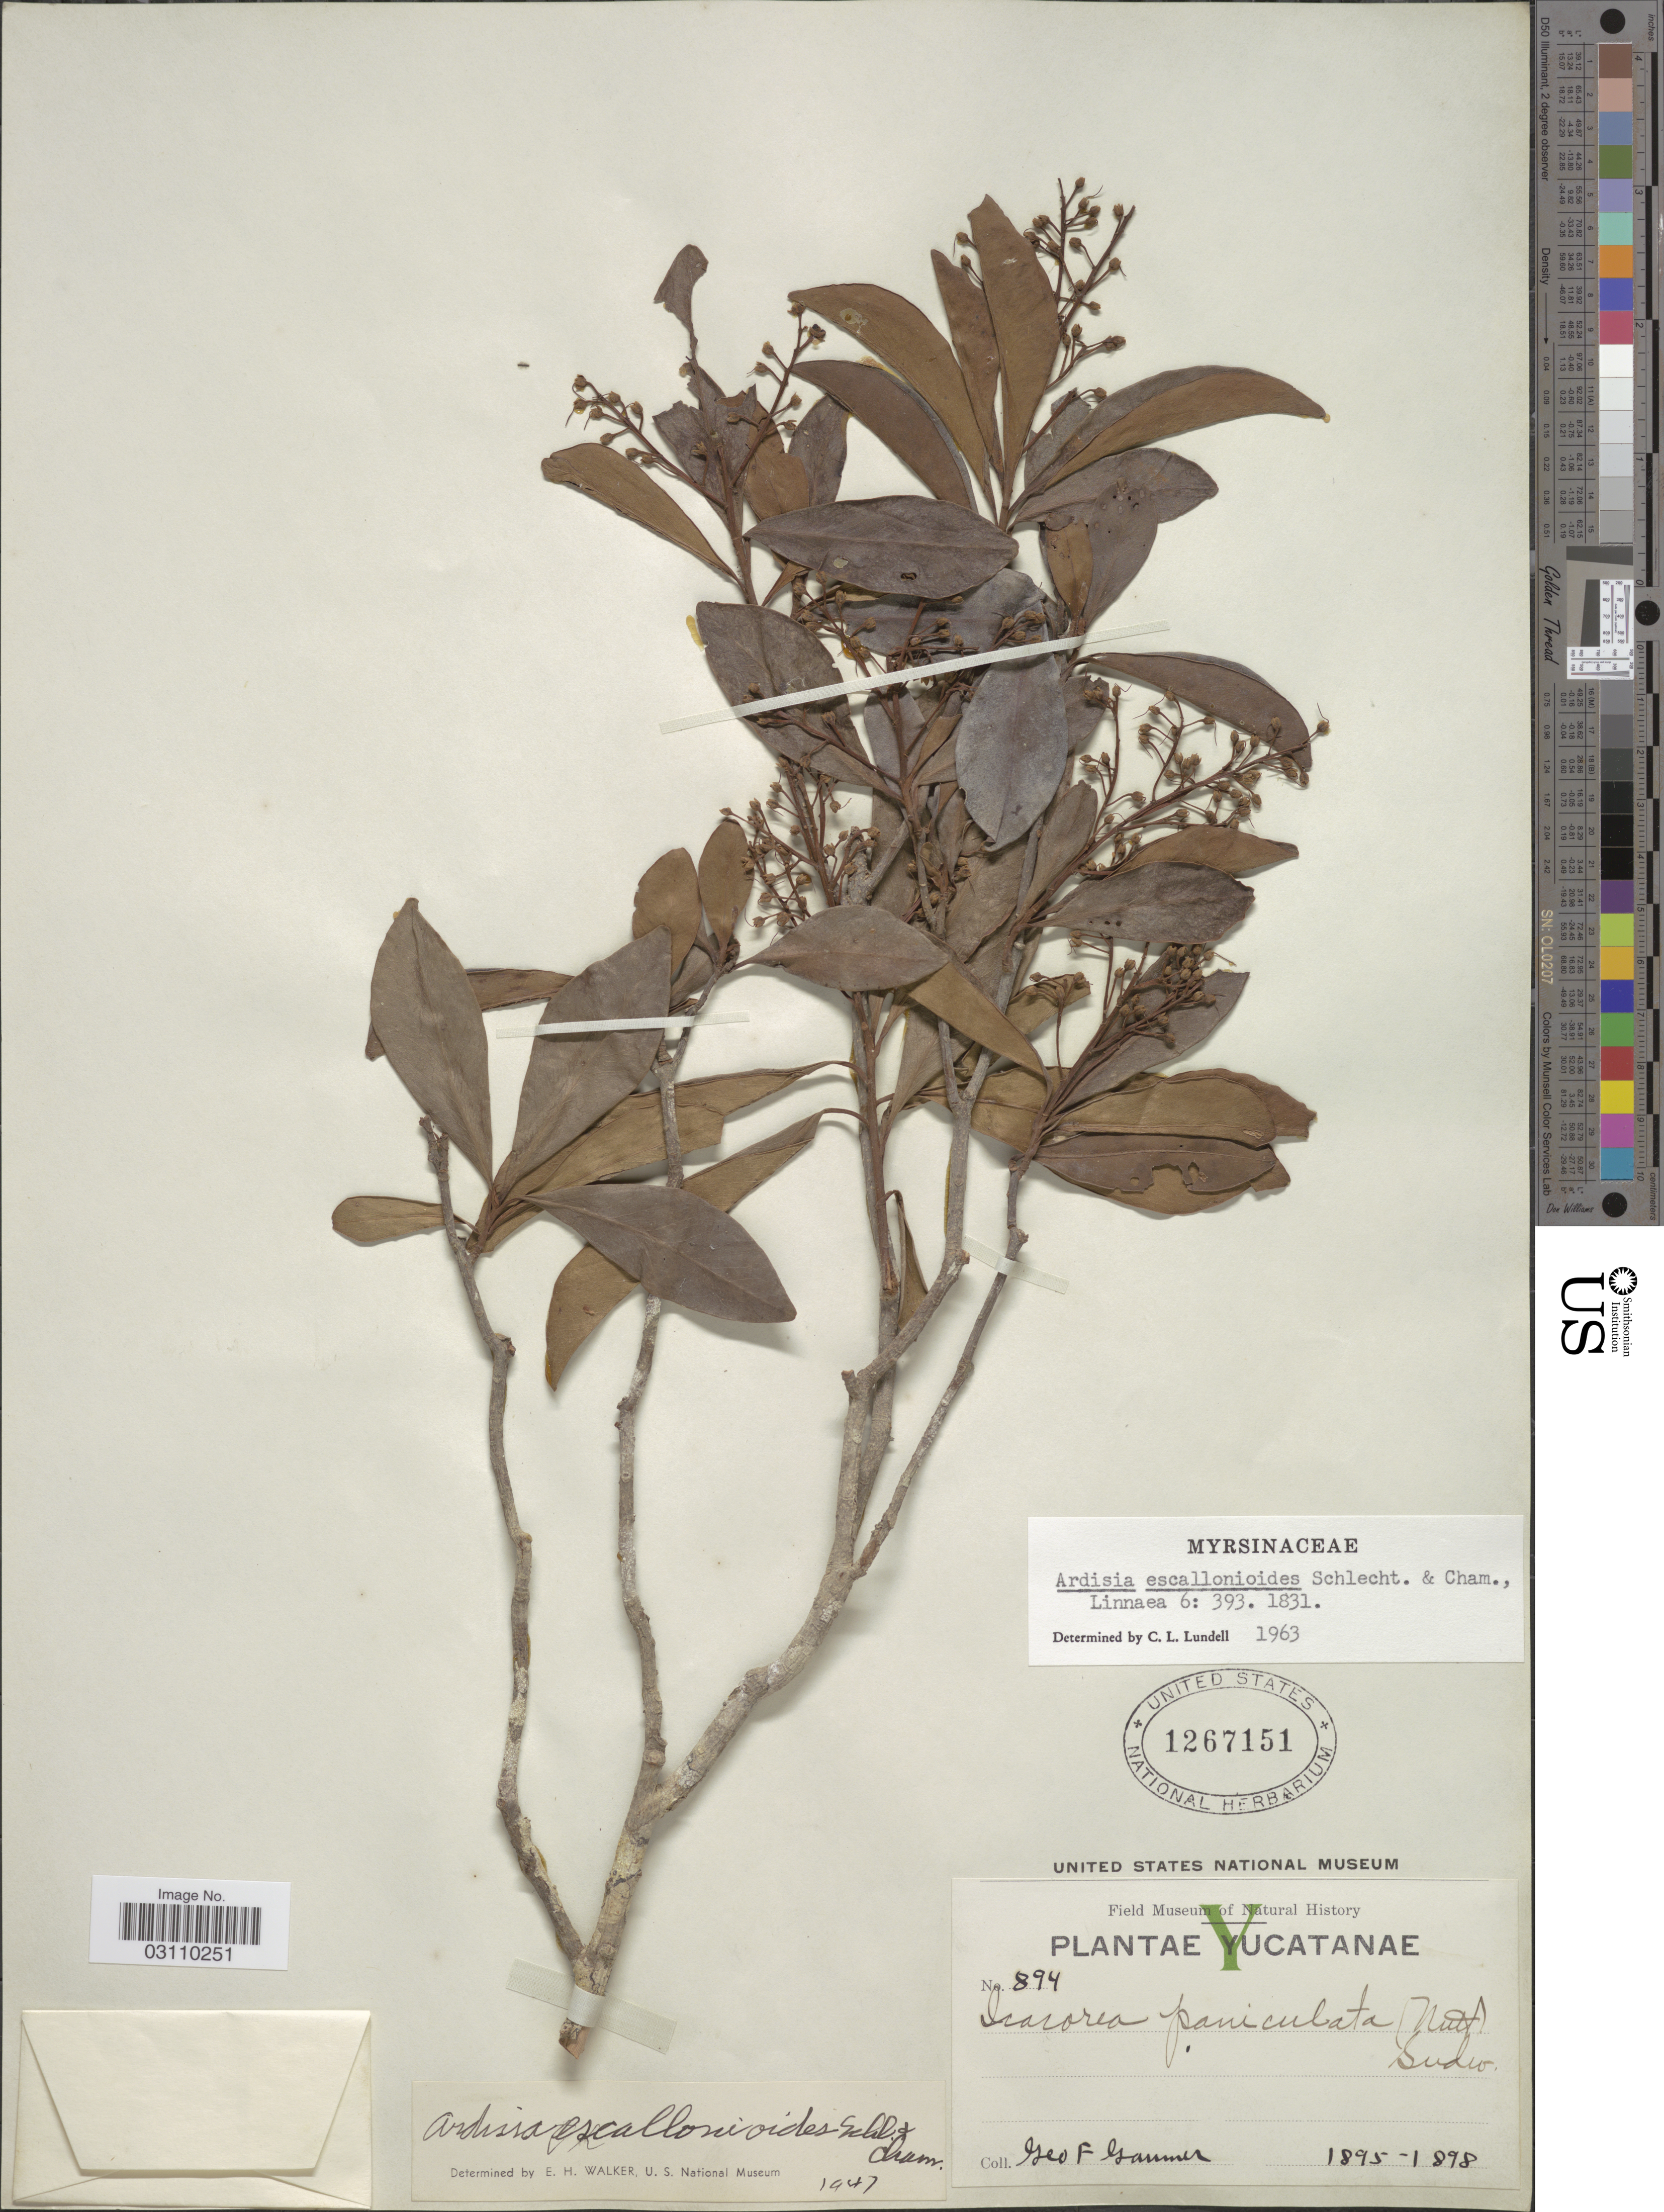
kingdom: Plantae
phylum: Tracheophyta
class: Magnoliopsida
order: Ericales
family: Primulaceae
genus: Ardisia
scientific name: Ardisia escallonioides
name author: Schltdl. & Cham.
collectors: G. F. Gaumer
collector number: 894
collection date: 1895/1898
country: Mexico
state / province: Yucatán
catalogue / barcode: US 1267151